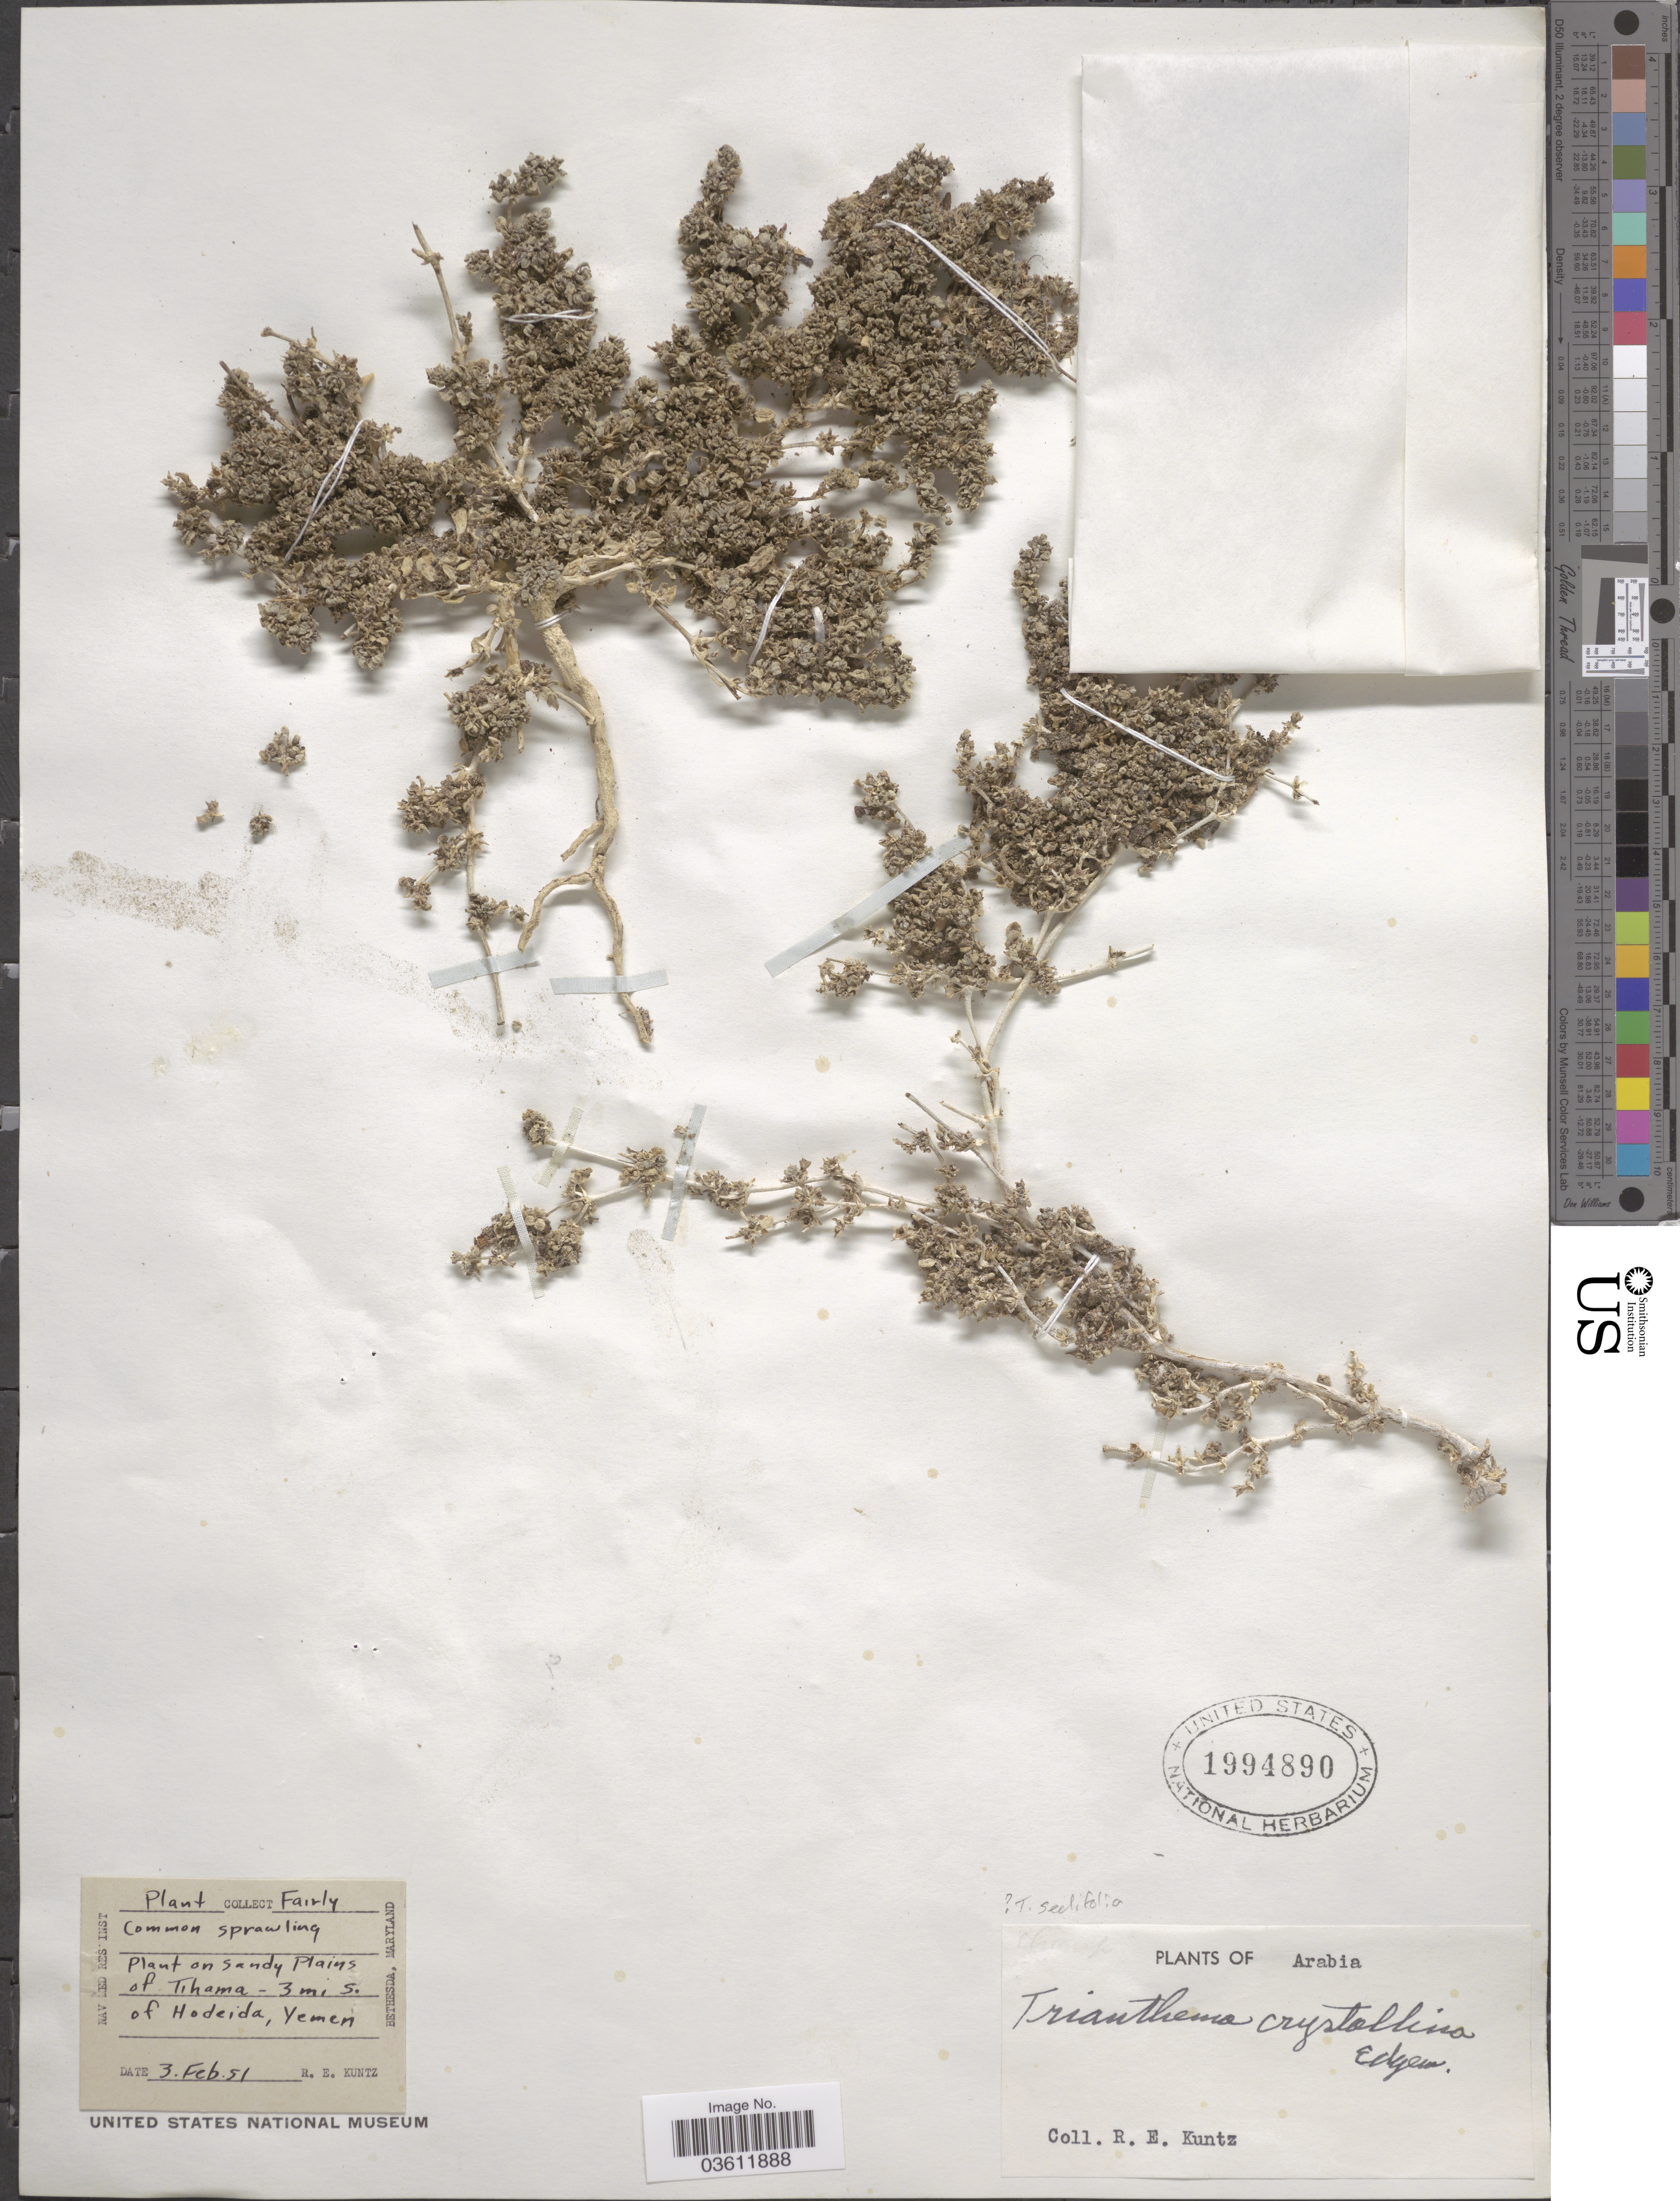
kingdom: Plantae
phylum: Tracheophyta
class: Magnoliopsida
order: Caryophyllales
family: Aizoaceae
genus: Trianthema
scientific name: Trianthema crystallinum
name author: (Forssk.) Vahl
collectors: R. E. Kuntz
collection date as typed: Transcribed d/m/y: 3/2/51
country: Yemen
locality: Sandy Plains of Tihama - 3 mi S. of Hodeida. Arabia [unsure placement].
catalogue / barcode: US 1994890